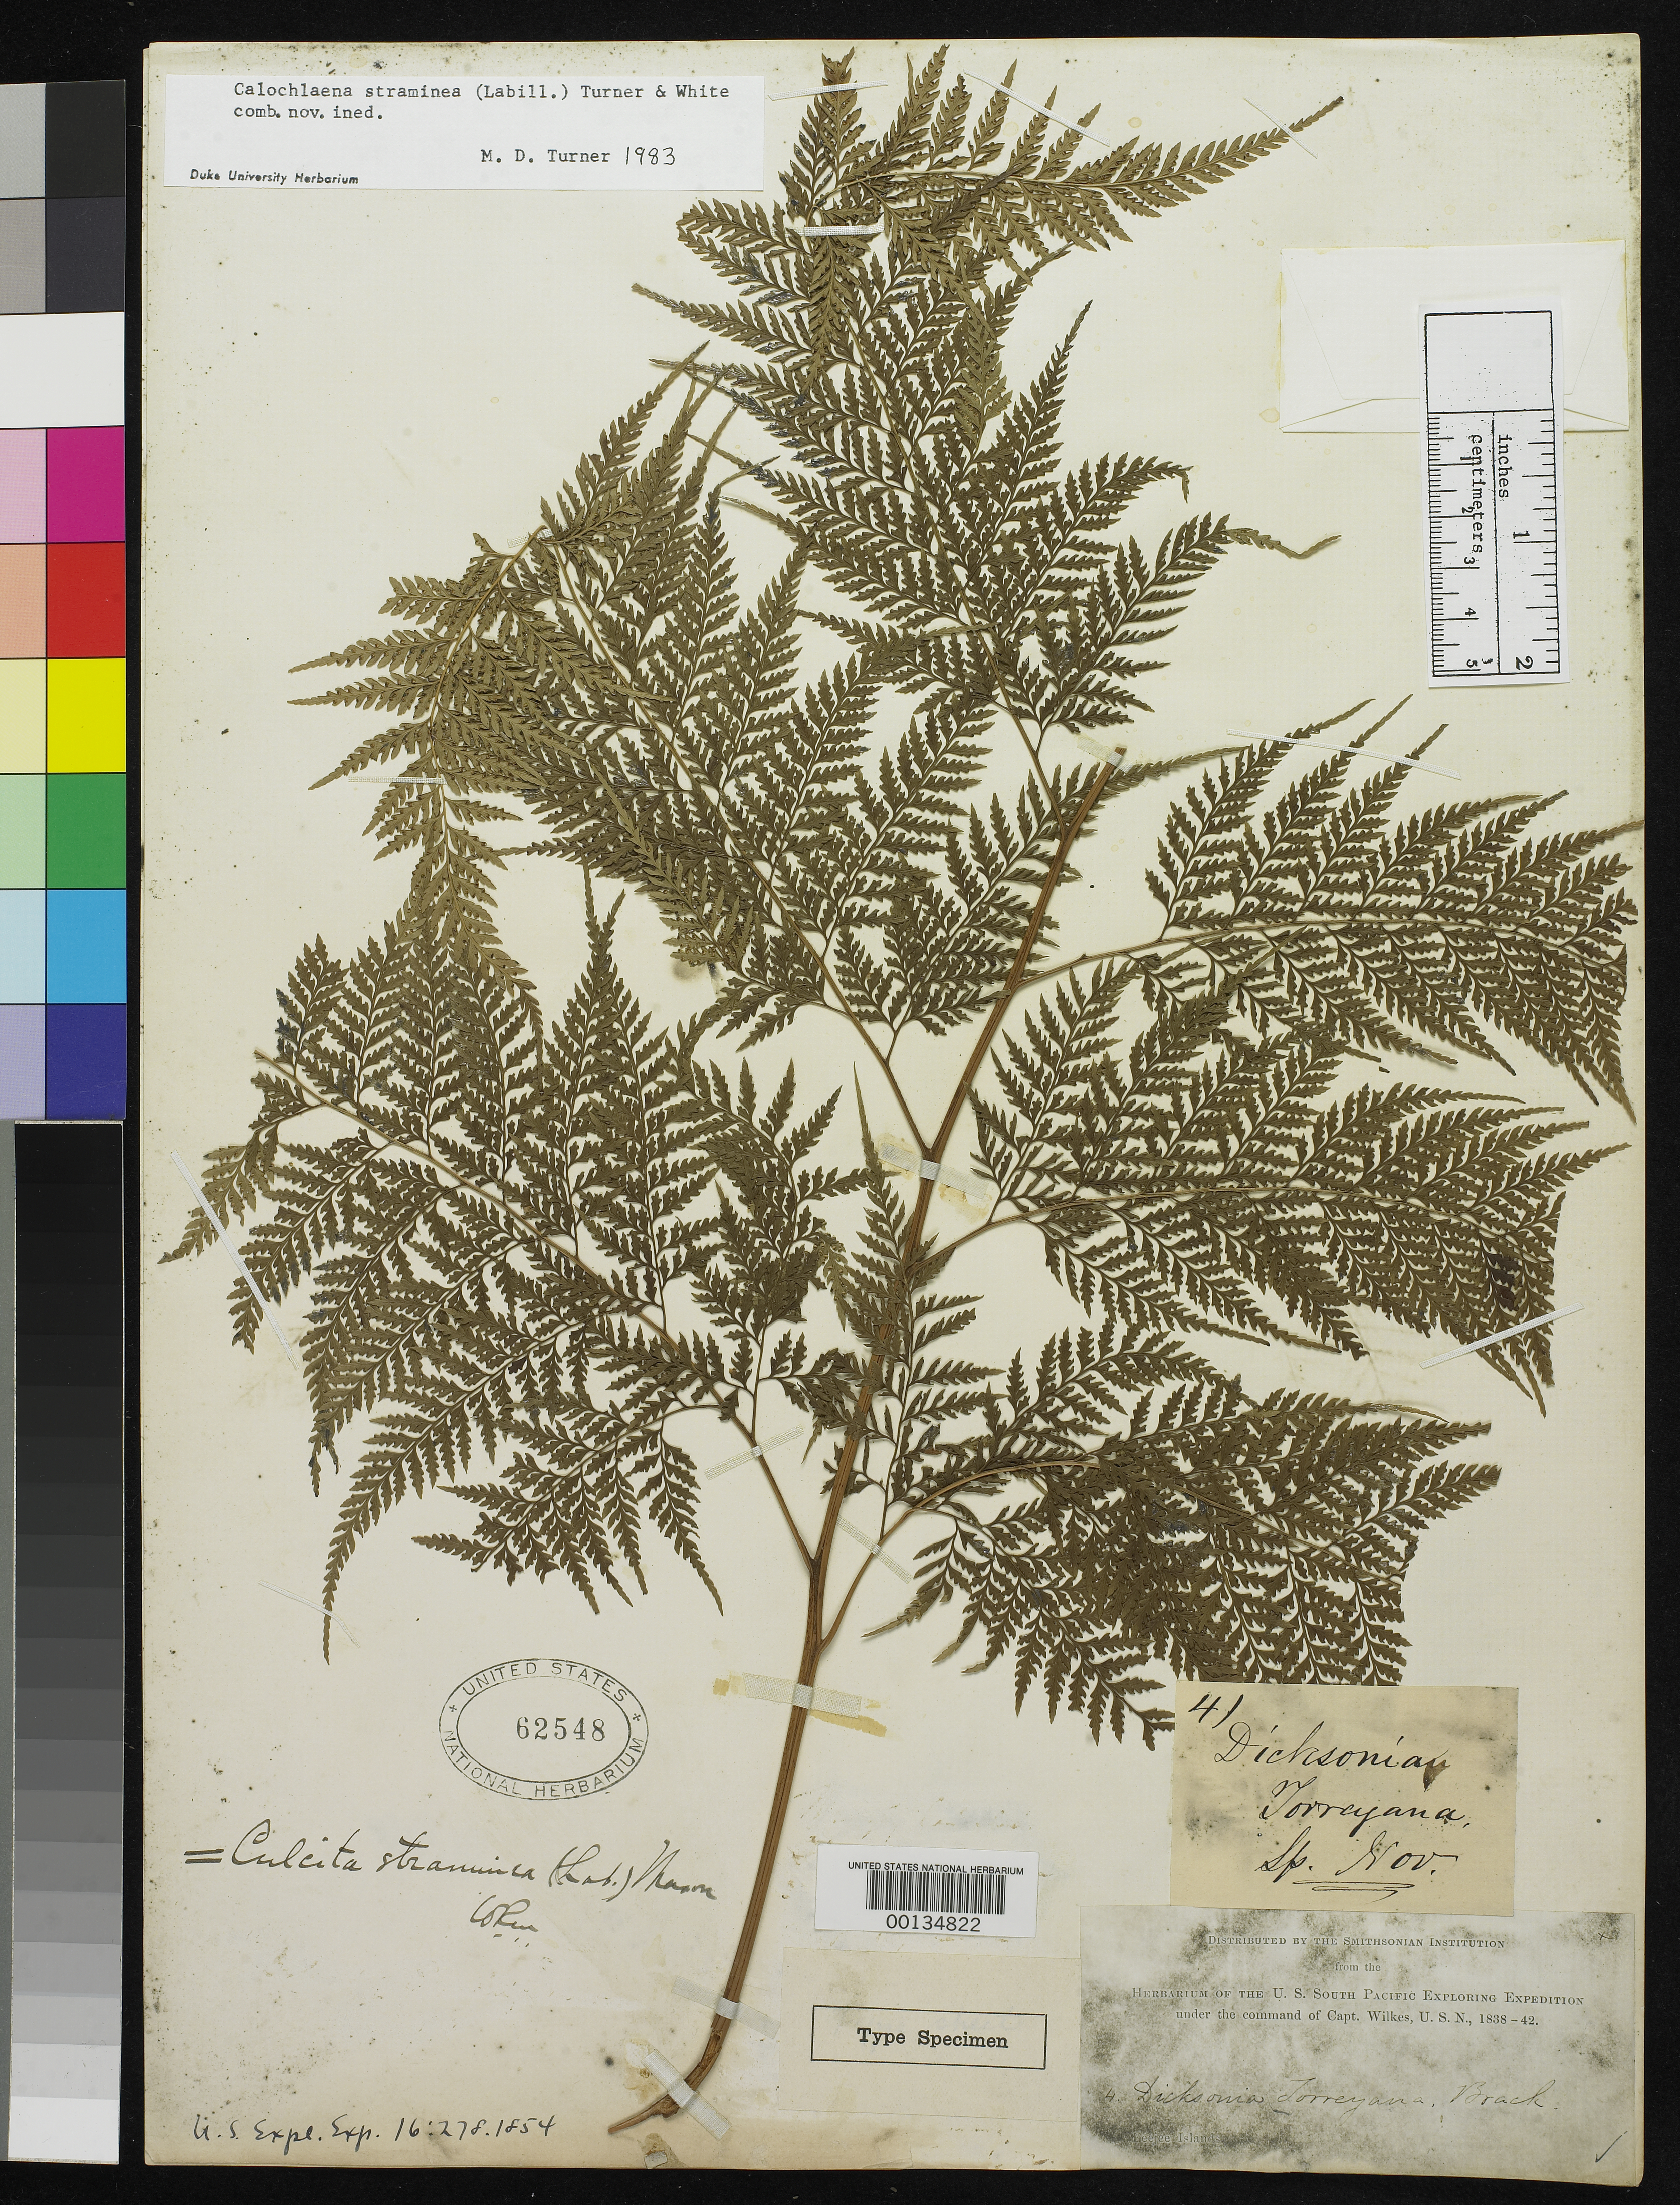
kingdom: Plantae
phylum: Tracheophyta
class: Polypodiopsida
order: Cyatheales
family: Dicksoniaceae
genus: Dicksonia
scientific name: Dicksonia torreyana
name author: Brack. in Wilkes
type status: Type Collection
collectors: Wilkes Explor. Exped.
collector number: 4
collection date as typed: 1838 to -- --- 1842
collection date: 1838/1842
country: Fiji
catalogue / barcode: US 62548